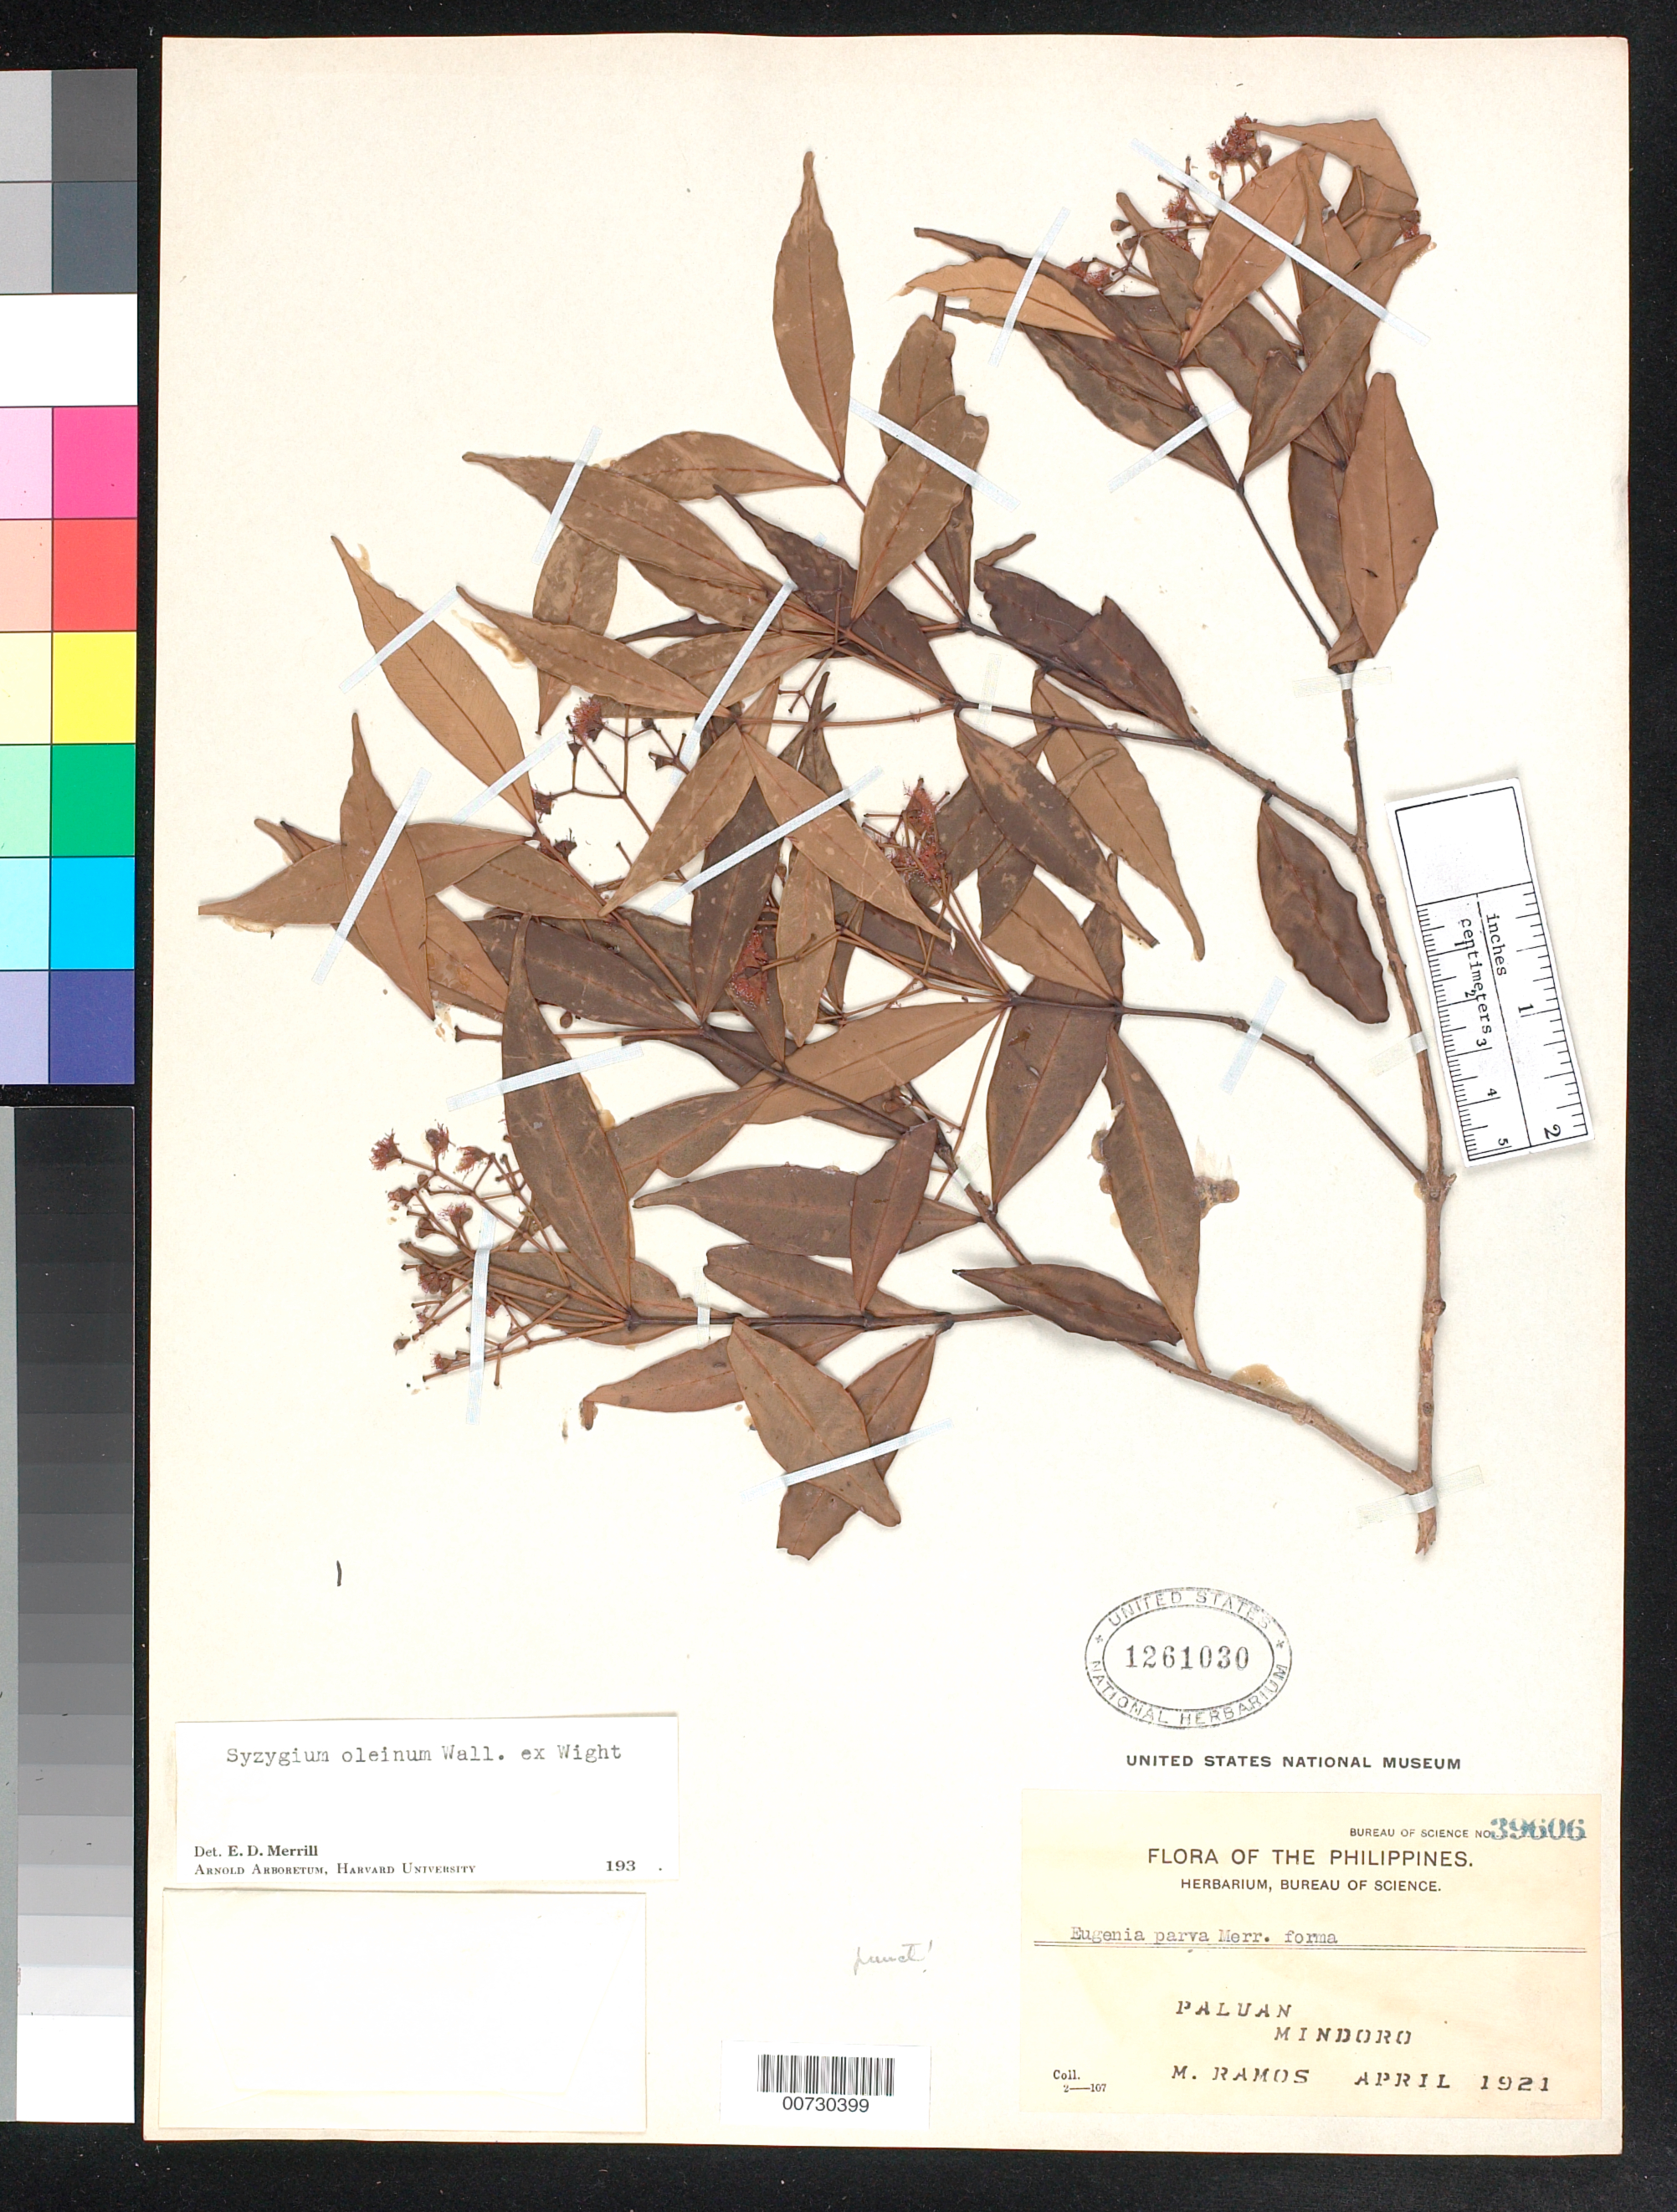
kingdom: Plantae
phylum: Tracheophyta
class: Magnoliopsida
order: Myrtales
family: Myrtaceae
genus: Syzygium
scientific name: Syzygium oleinum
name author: Wall. ex Walp.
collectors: M. Ramos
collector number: Bur. Sci. 39606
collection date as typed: Apr 1921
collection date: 1921-04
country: Philippines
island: Mindoro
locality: Paluan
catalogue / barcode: US 1261030